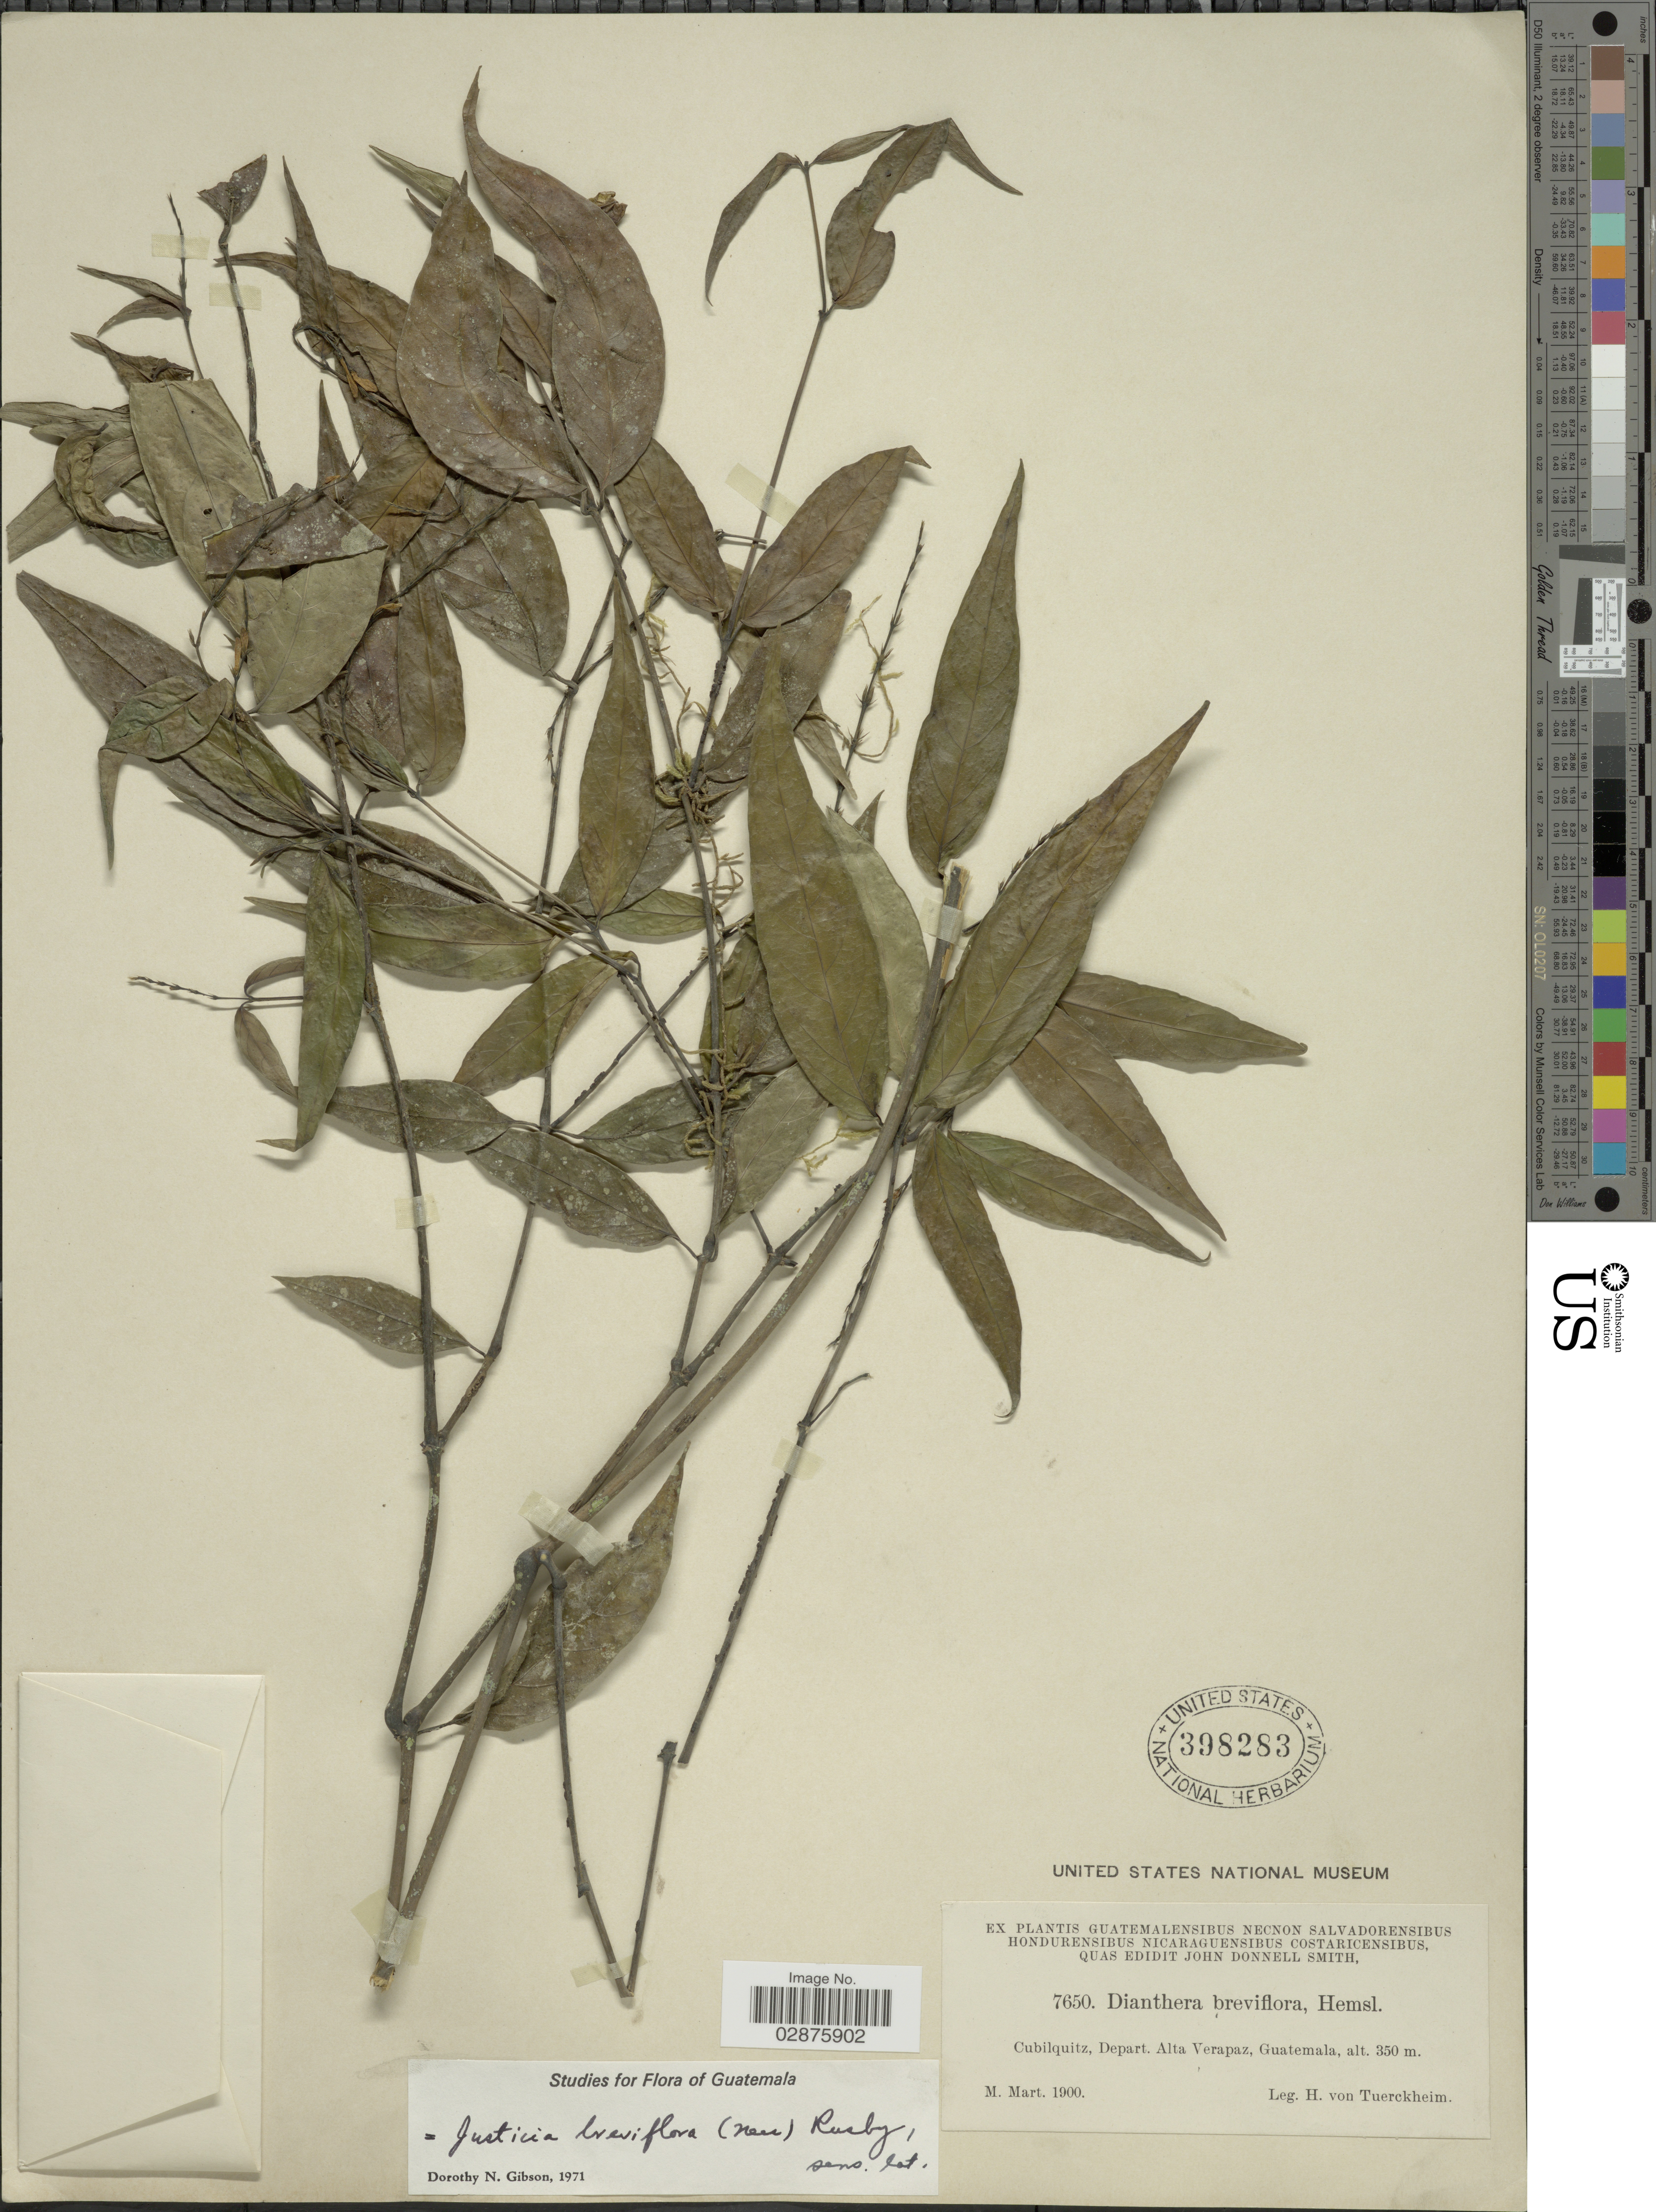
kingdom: Plantae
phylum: Tracheophyta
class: Magnoliopsida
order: Lamiales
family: Acanthaceae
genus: Justicia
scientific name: Justicia breviflora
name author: (Nees) Rusby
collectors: H. von Türckheim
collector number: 7650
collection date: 1900-03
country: Guatemala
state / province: Alta Verapaz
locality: Cubilquitz, Depart. Alta Verapaz.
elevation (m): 350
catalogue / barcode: US 398283